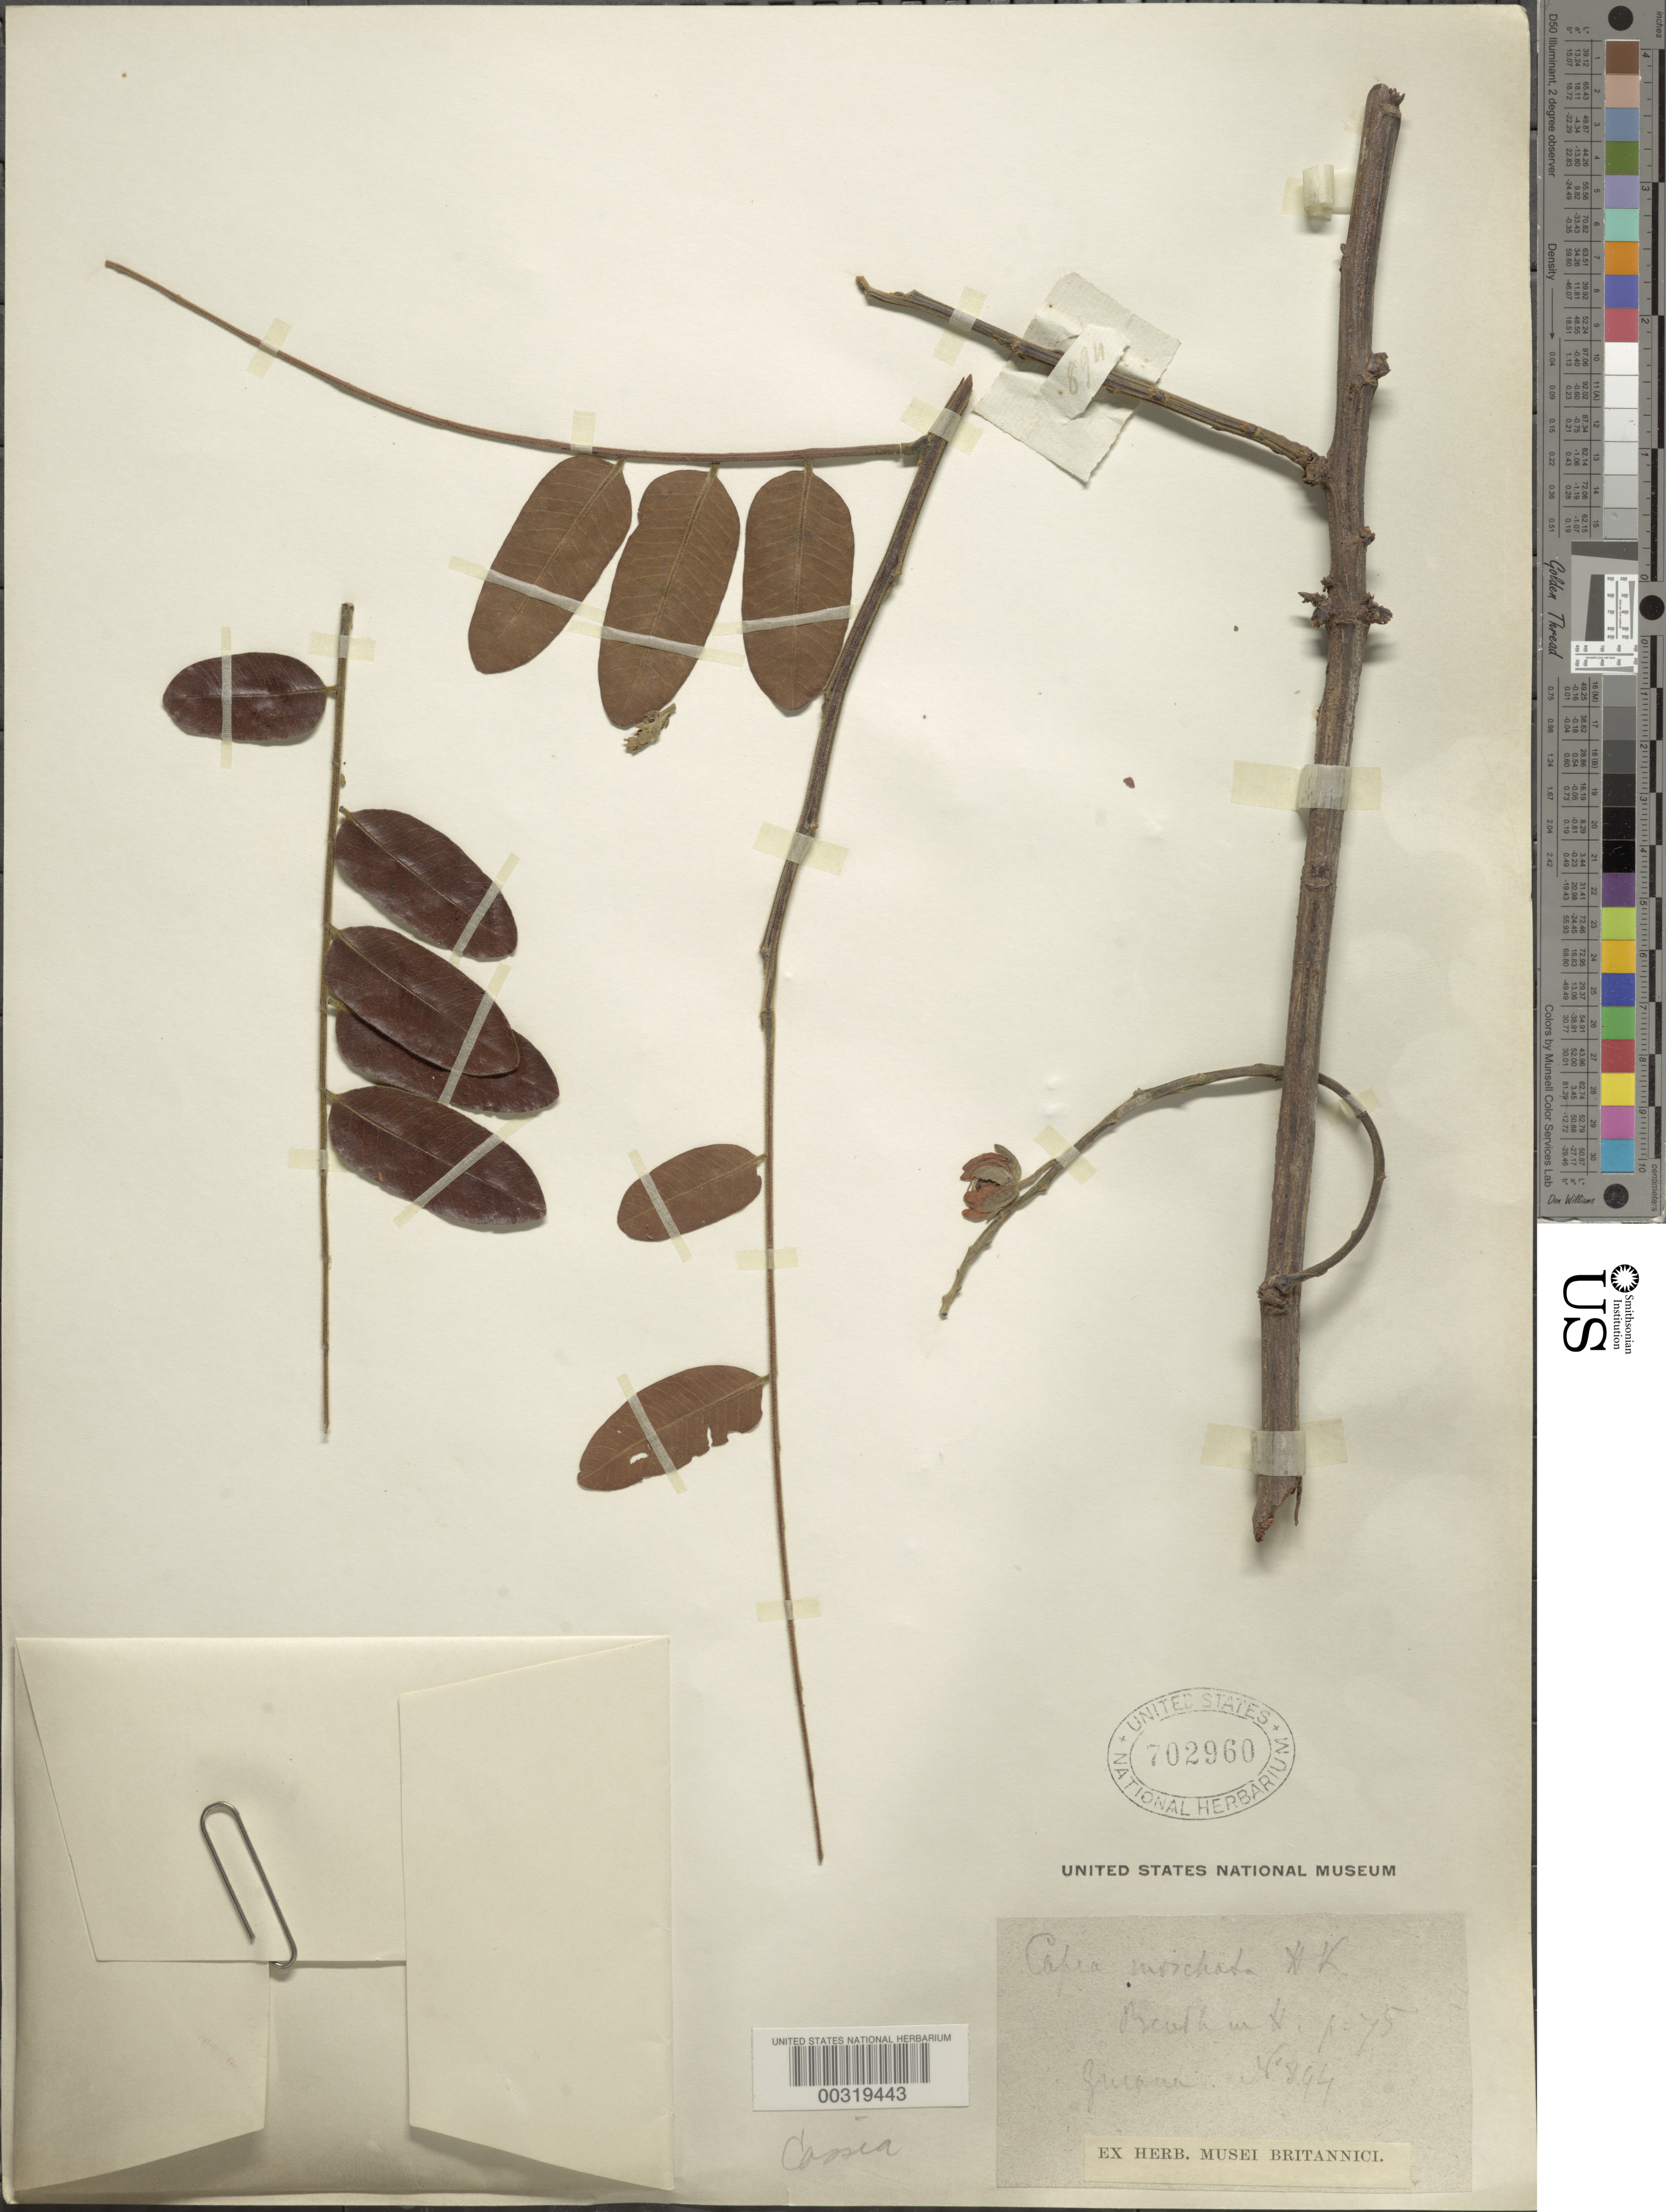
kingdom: Plantae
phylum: Tracheophyta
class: Magnoliopsida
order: Fabales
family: Fabaceae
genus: Cassia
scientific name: Cassia moschata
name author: Kunth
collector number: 894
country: French Guiana / Guyana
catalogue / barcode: US 702960